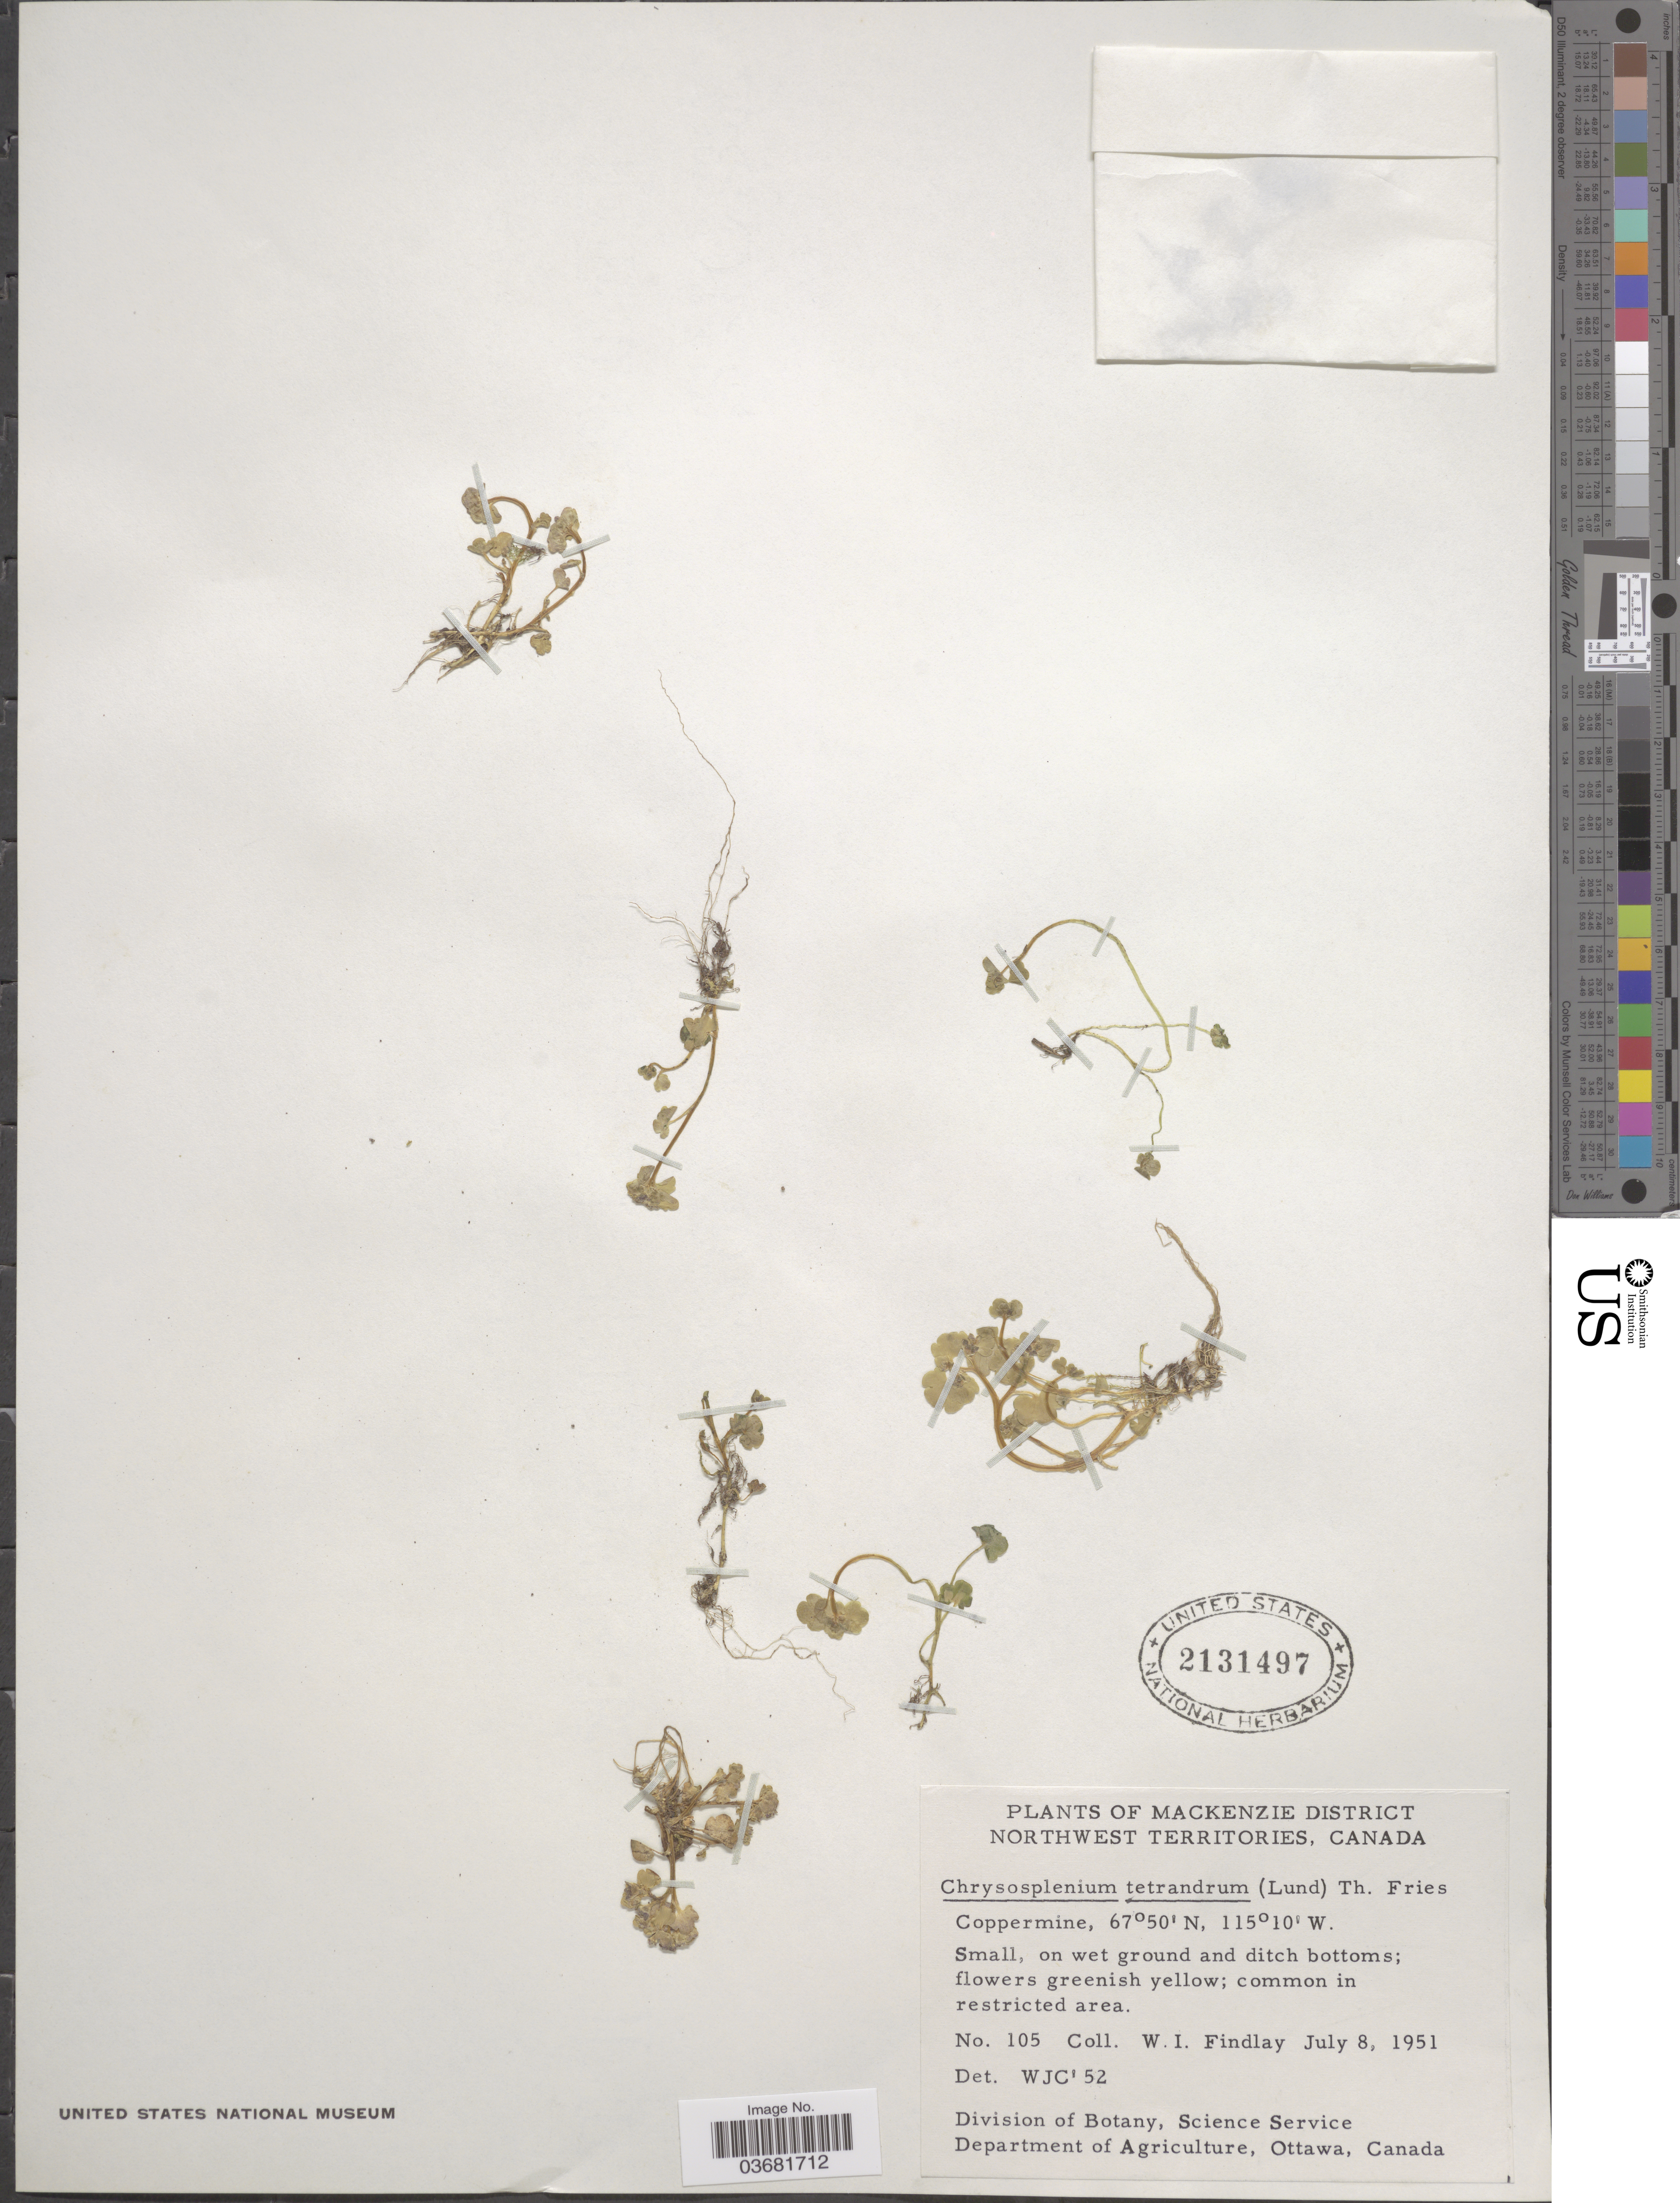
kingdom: Plantae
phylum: Tracheophyta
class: Magnoliopsida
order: Saxifragales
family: Saxifragaceae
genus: Chrysosplenium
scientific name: Chrysosplenium tetrandrum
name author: (N. Lund) Th. Fr.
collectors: W. Findlay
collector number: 105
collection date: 1951-07-08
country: Canada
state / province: Northwest Territories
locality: Mackenzie District. Coppermine.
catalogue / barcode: US 2131497